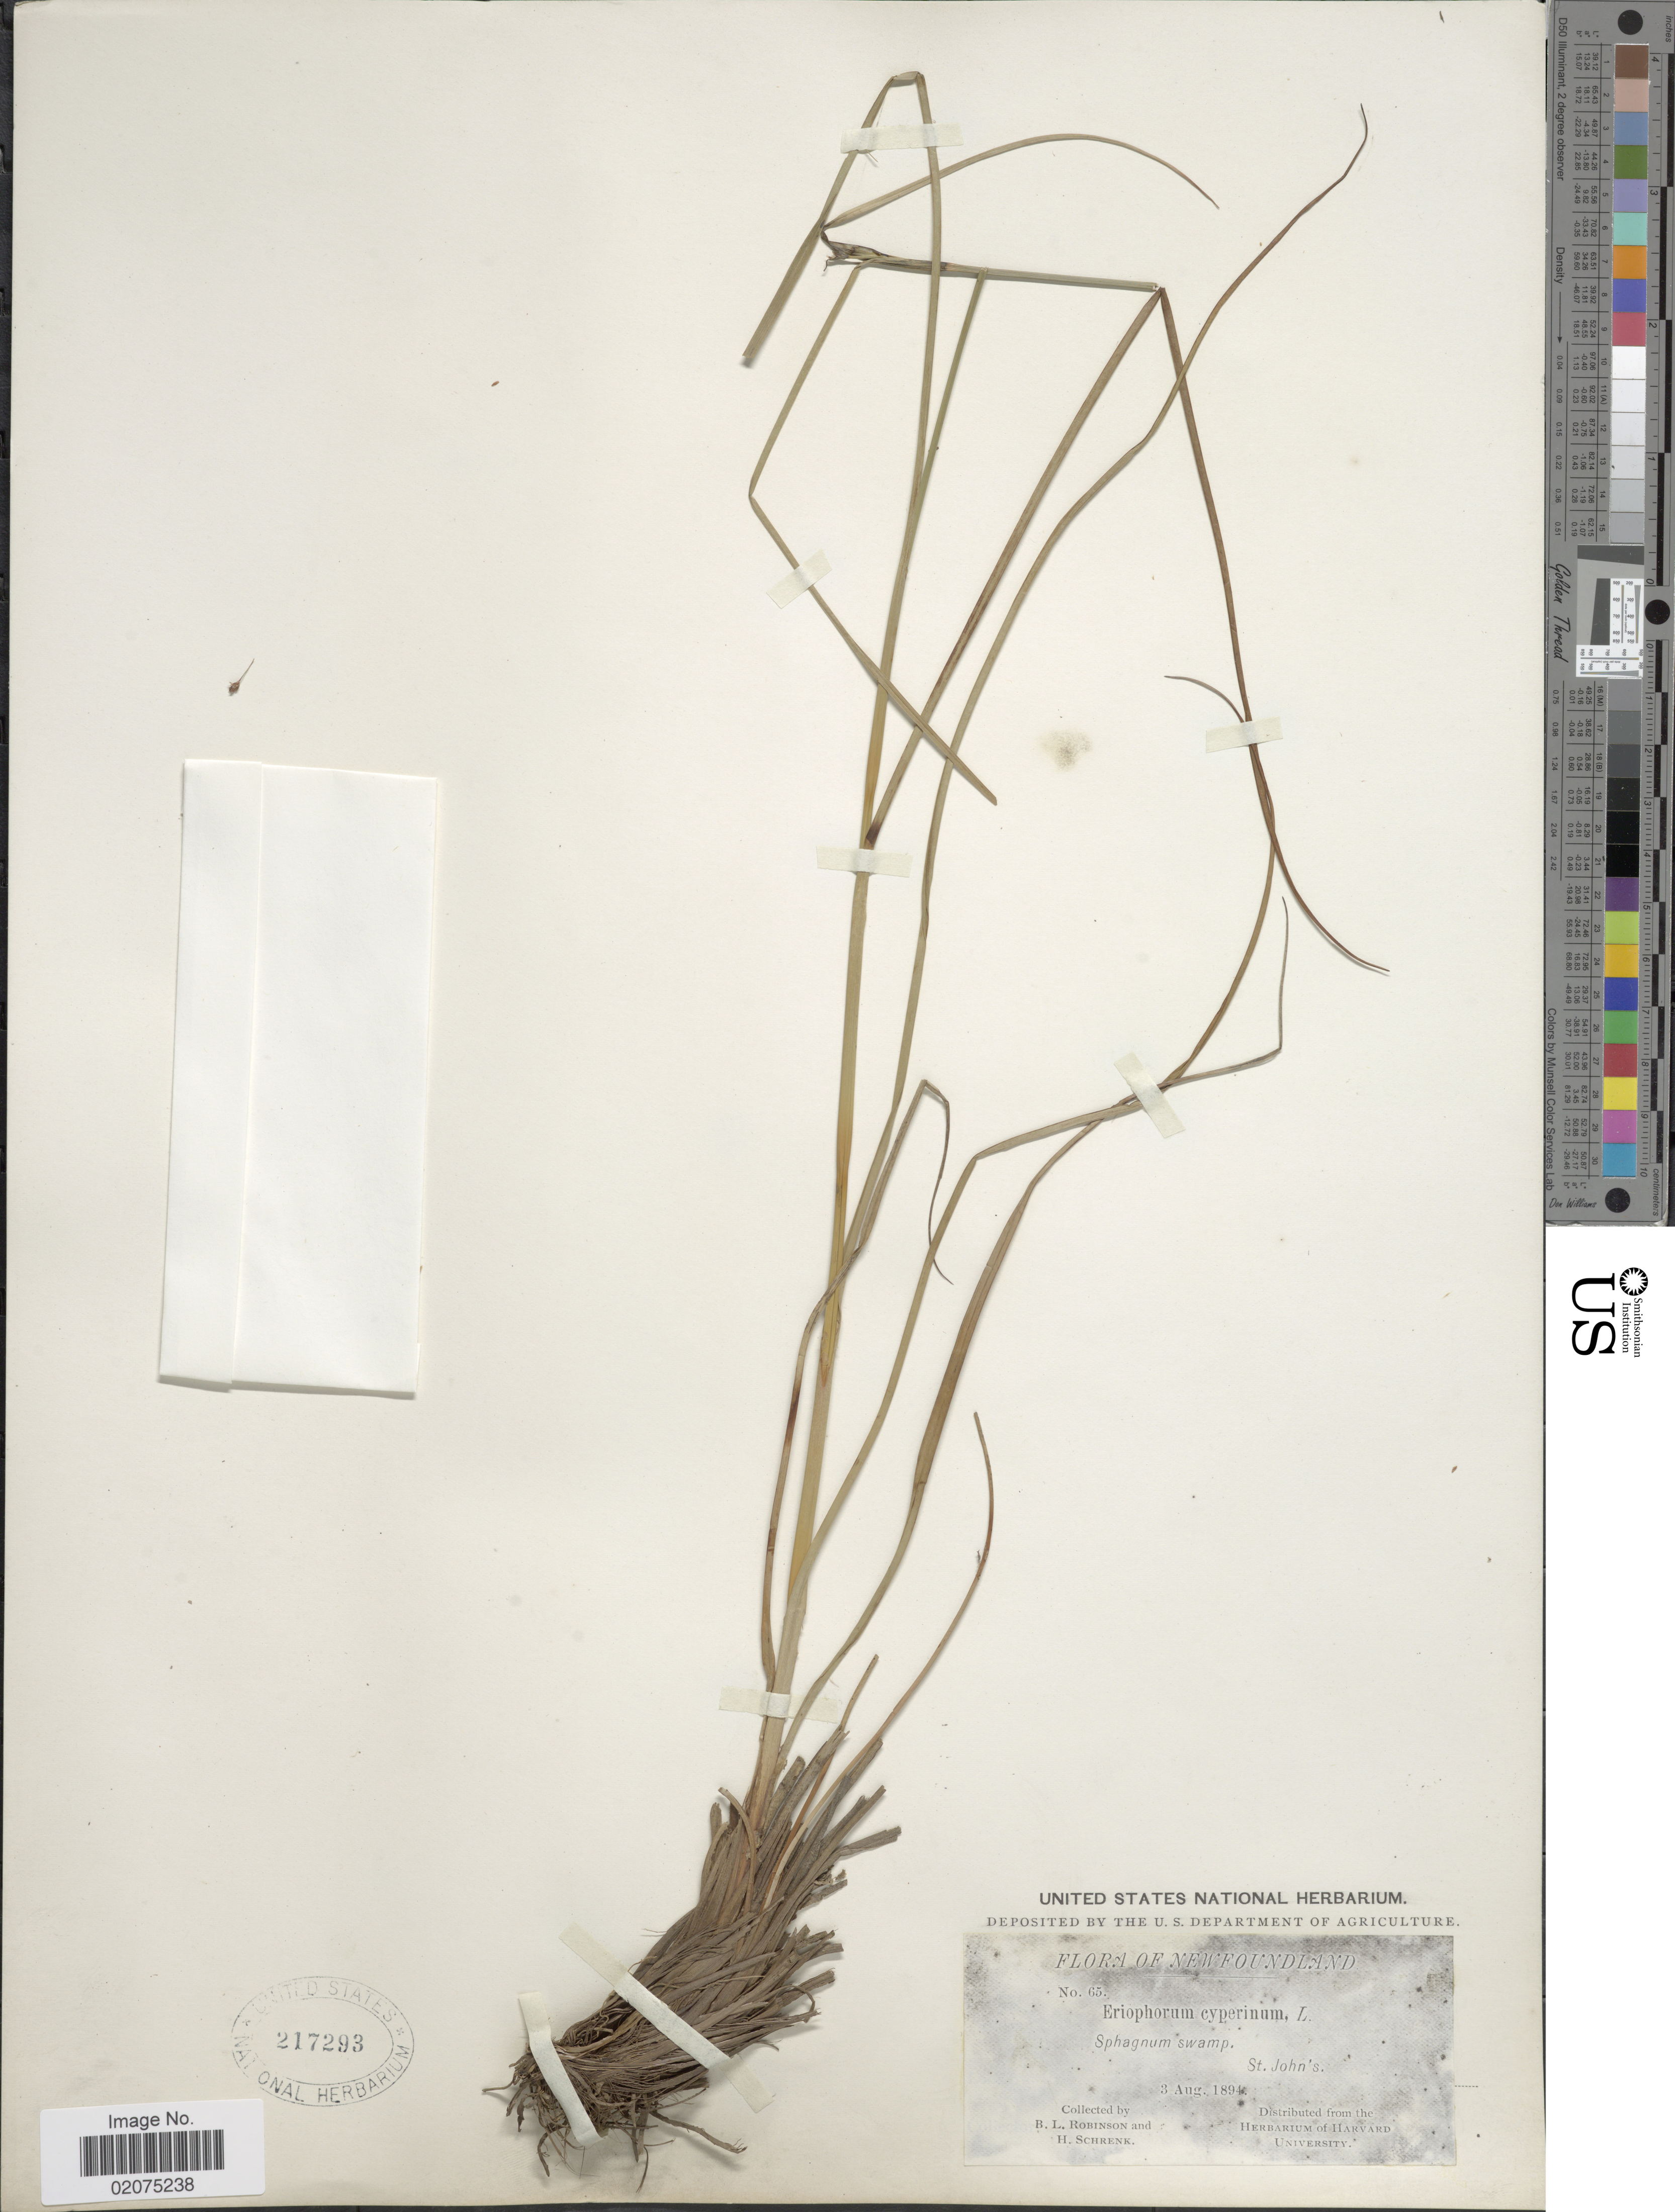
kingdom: Plantae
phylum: Tracheophyta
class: Liliopsida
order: Poales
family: Cyperaceae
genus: Scirpus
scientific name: Scirpus cyperinus var. eriophorum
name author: (Michx.) Kuntze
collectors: B. L. Robinson & H. v. Schrenk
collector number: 65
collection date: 1894-08-03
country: Canada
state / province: Newfoundland and Labrador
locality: St. John's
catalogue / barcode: US 217293